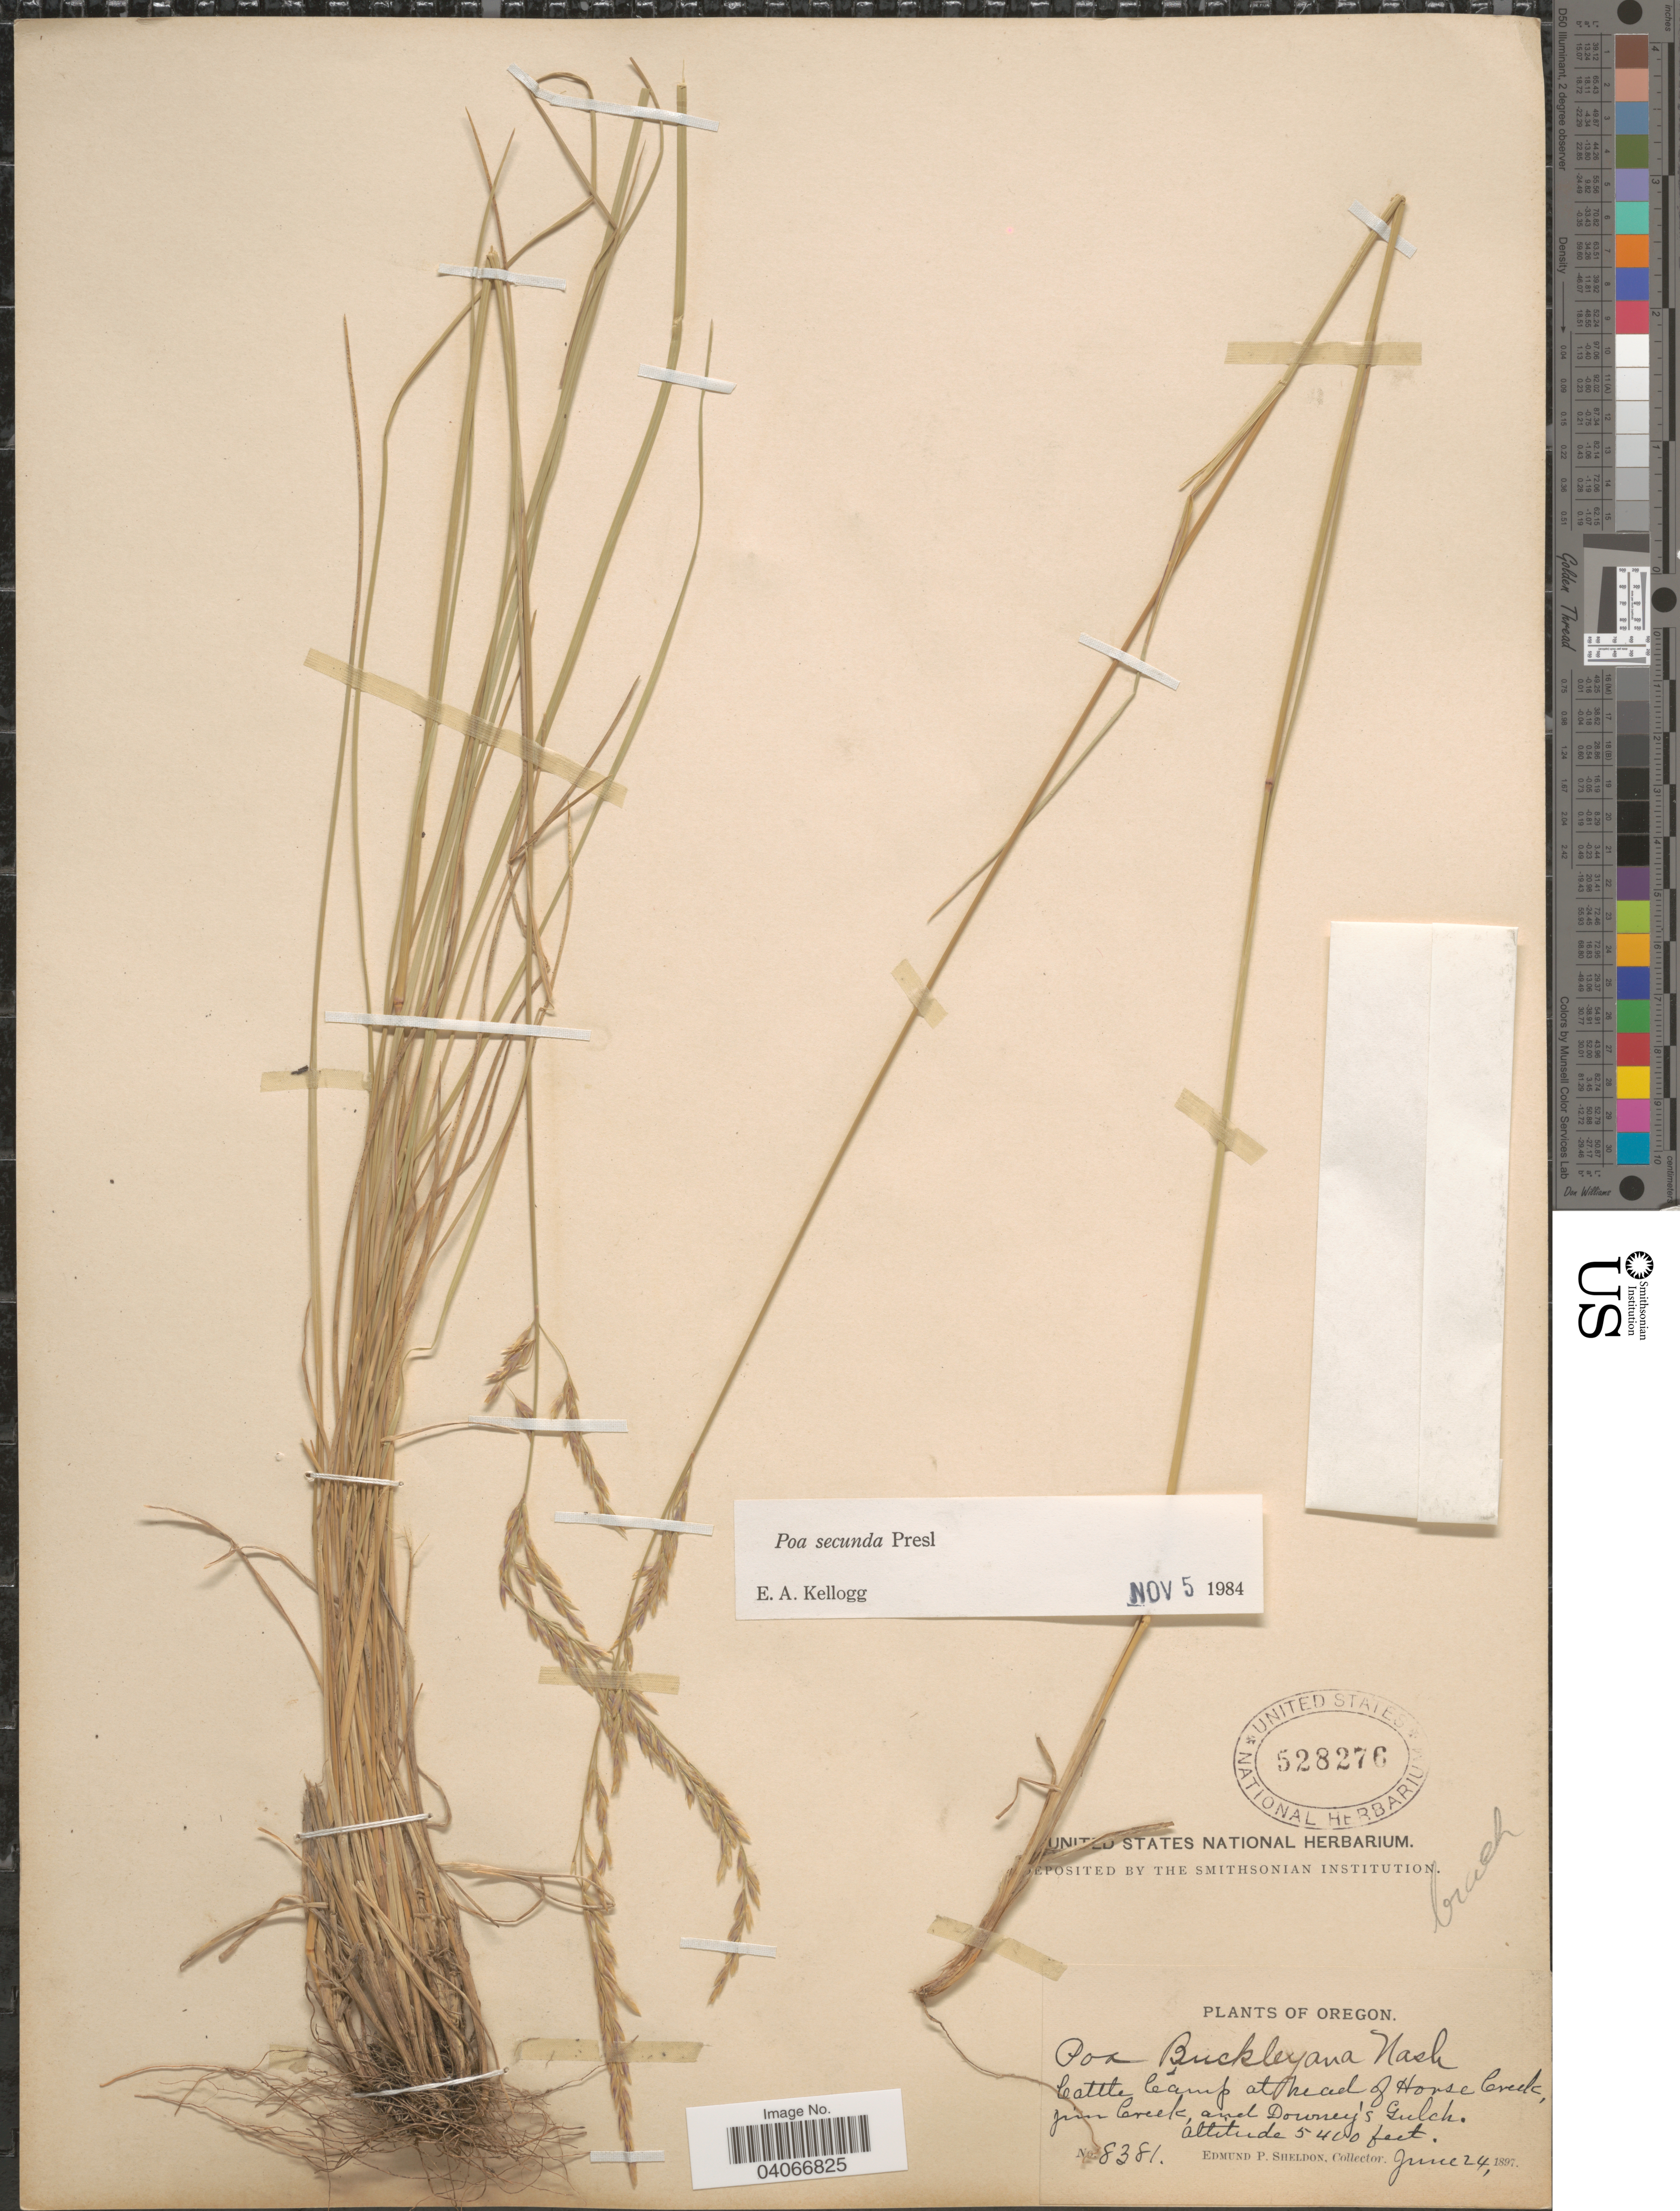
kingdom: Plantae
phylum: Tracheophyta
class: Liliopsida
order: Poales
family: Poaceae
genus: Poa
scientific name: Poa secunda subsp. secunda var. scabrella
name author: (Thurb.) Soreng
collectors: E. P. Sheldon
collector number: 8381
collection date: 1897-06-24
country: United States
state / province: Oregon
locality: Cattle Camp at head of Horse Creek, Jim Creek, and Downey's Gulch.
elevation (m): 1646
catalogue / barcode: US 528276